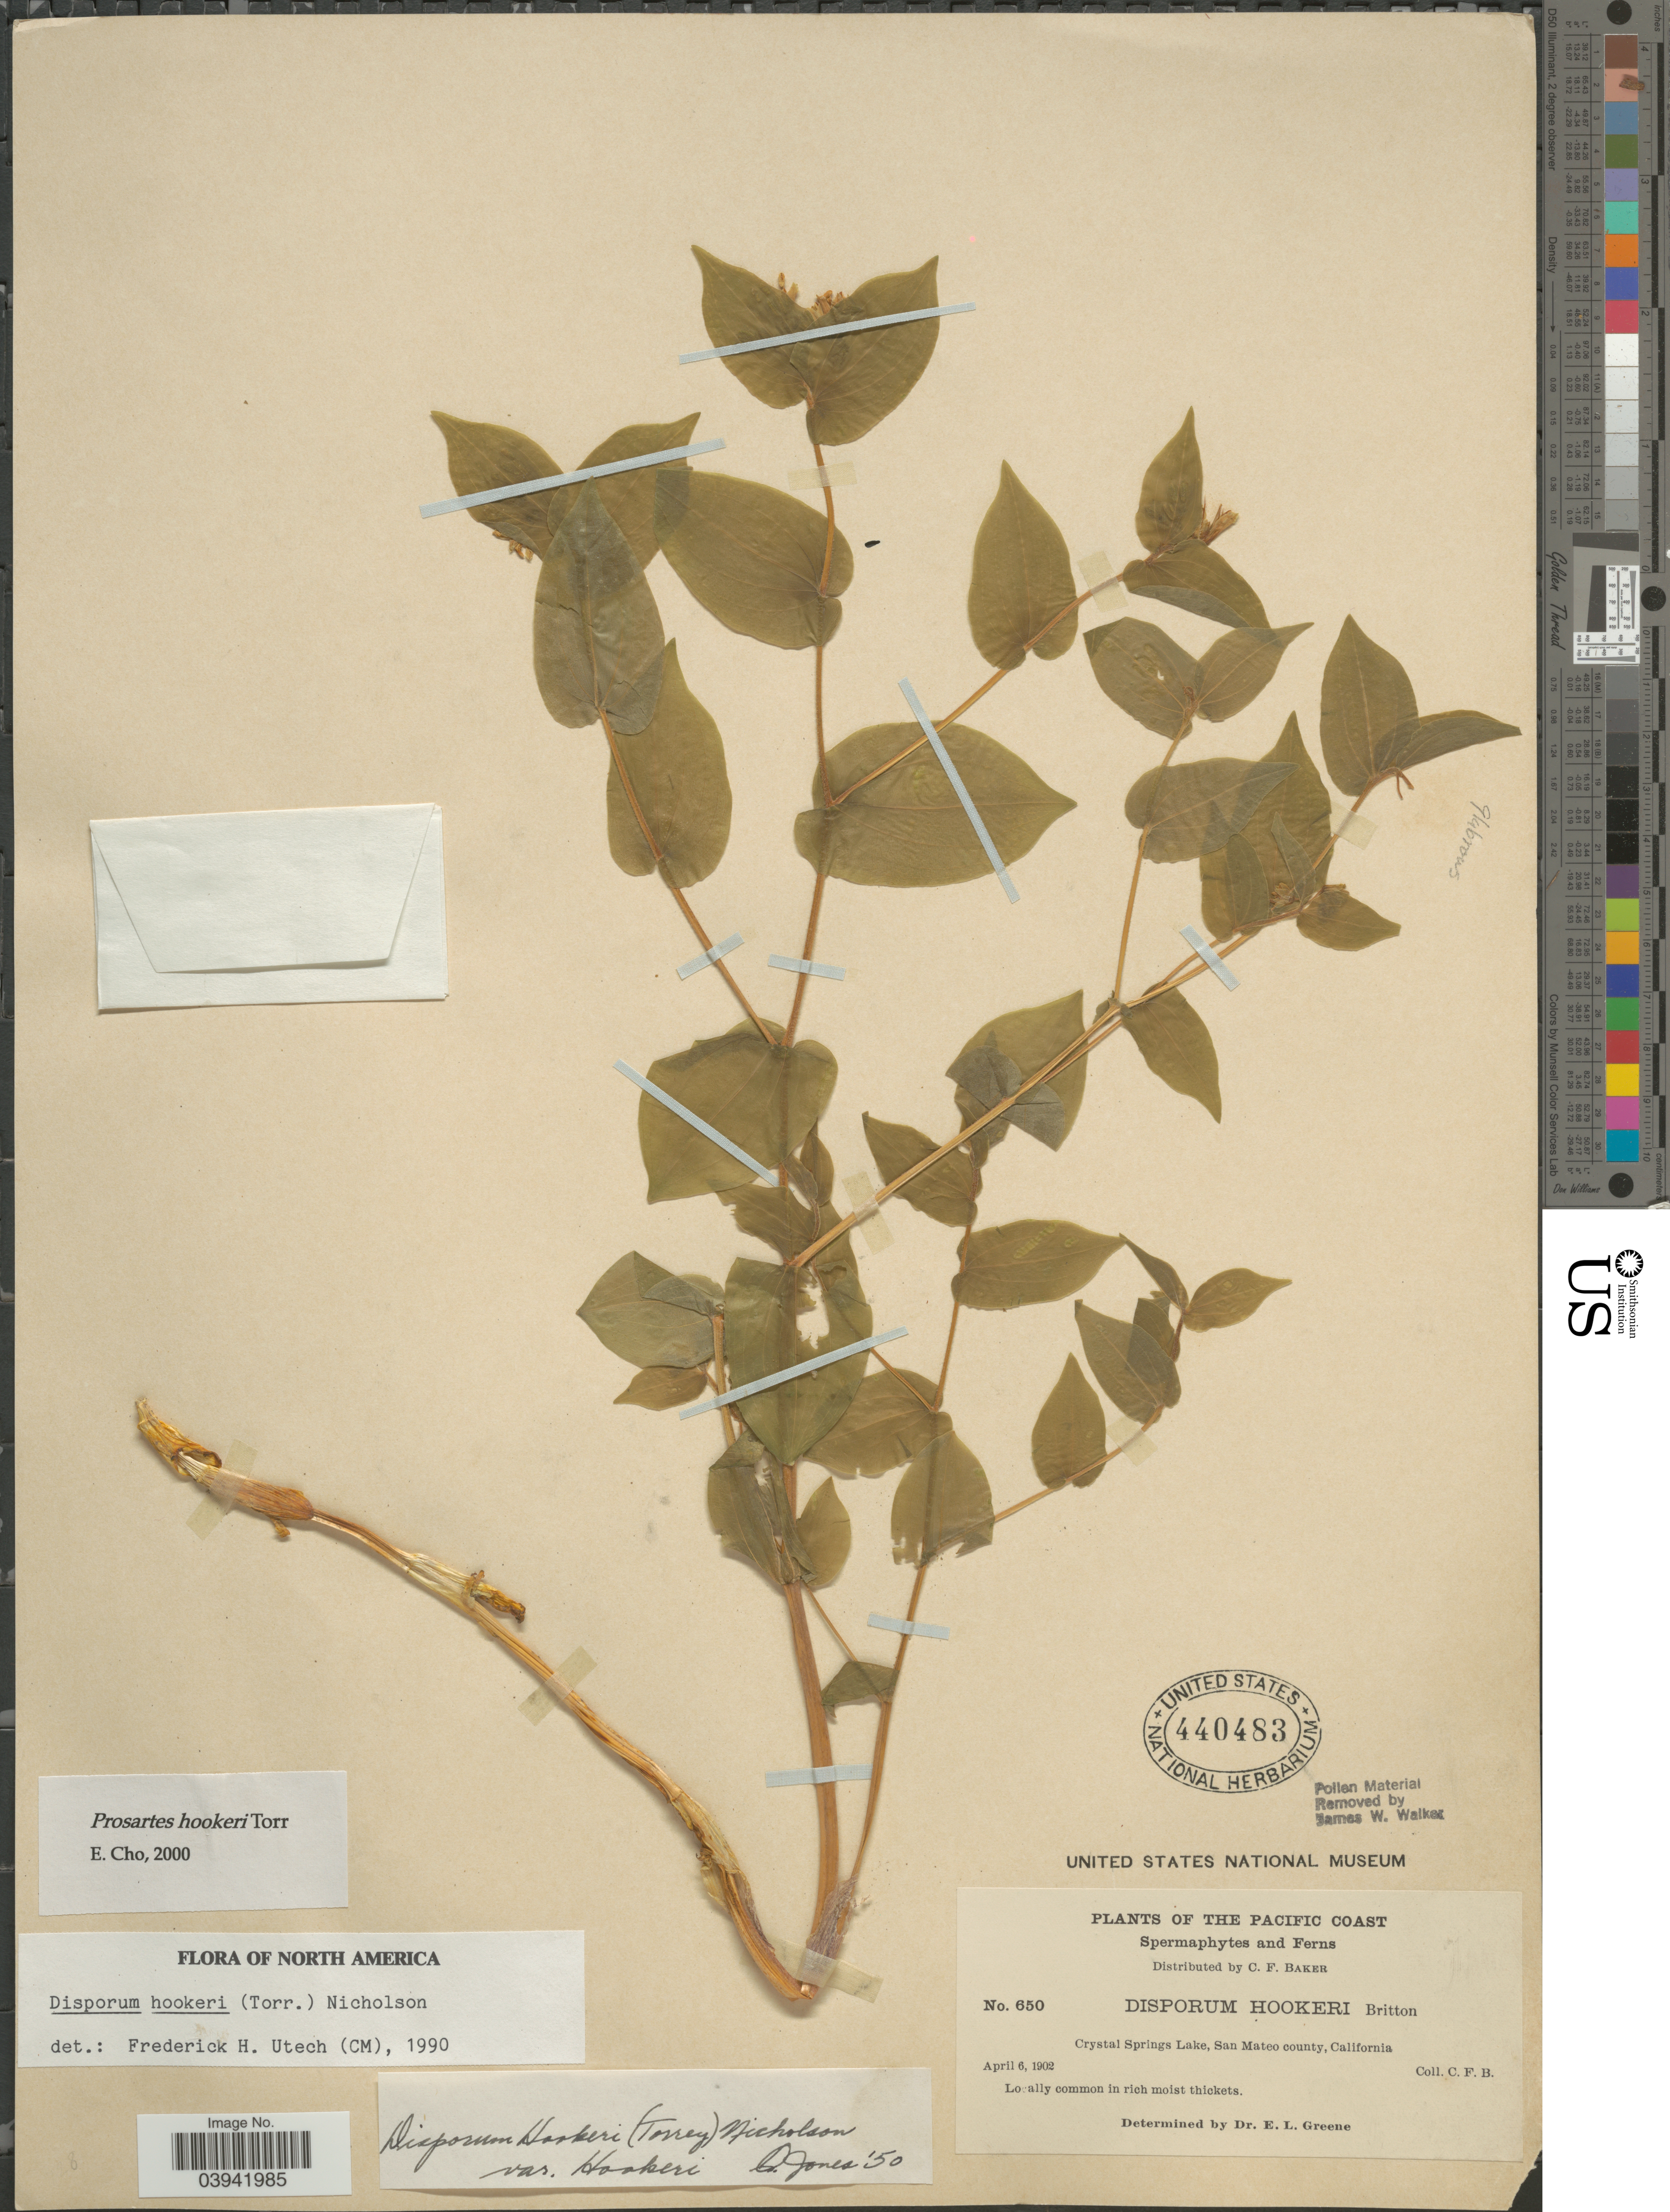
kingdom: Plantae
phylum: Tracheophyta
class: Liliopsida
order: Liliales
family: Liliaceae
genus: Prosartes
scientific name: Prosartes hookeri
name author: Torr.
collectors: C. F. Baker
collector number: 650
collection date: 1902-04-06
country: United States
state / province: California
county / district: San Mateo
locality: The Pacific Coast. Crystal Springs Lake, San Mateo county.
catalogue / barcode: US 440483